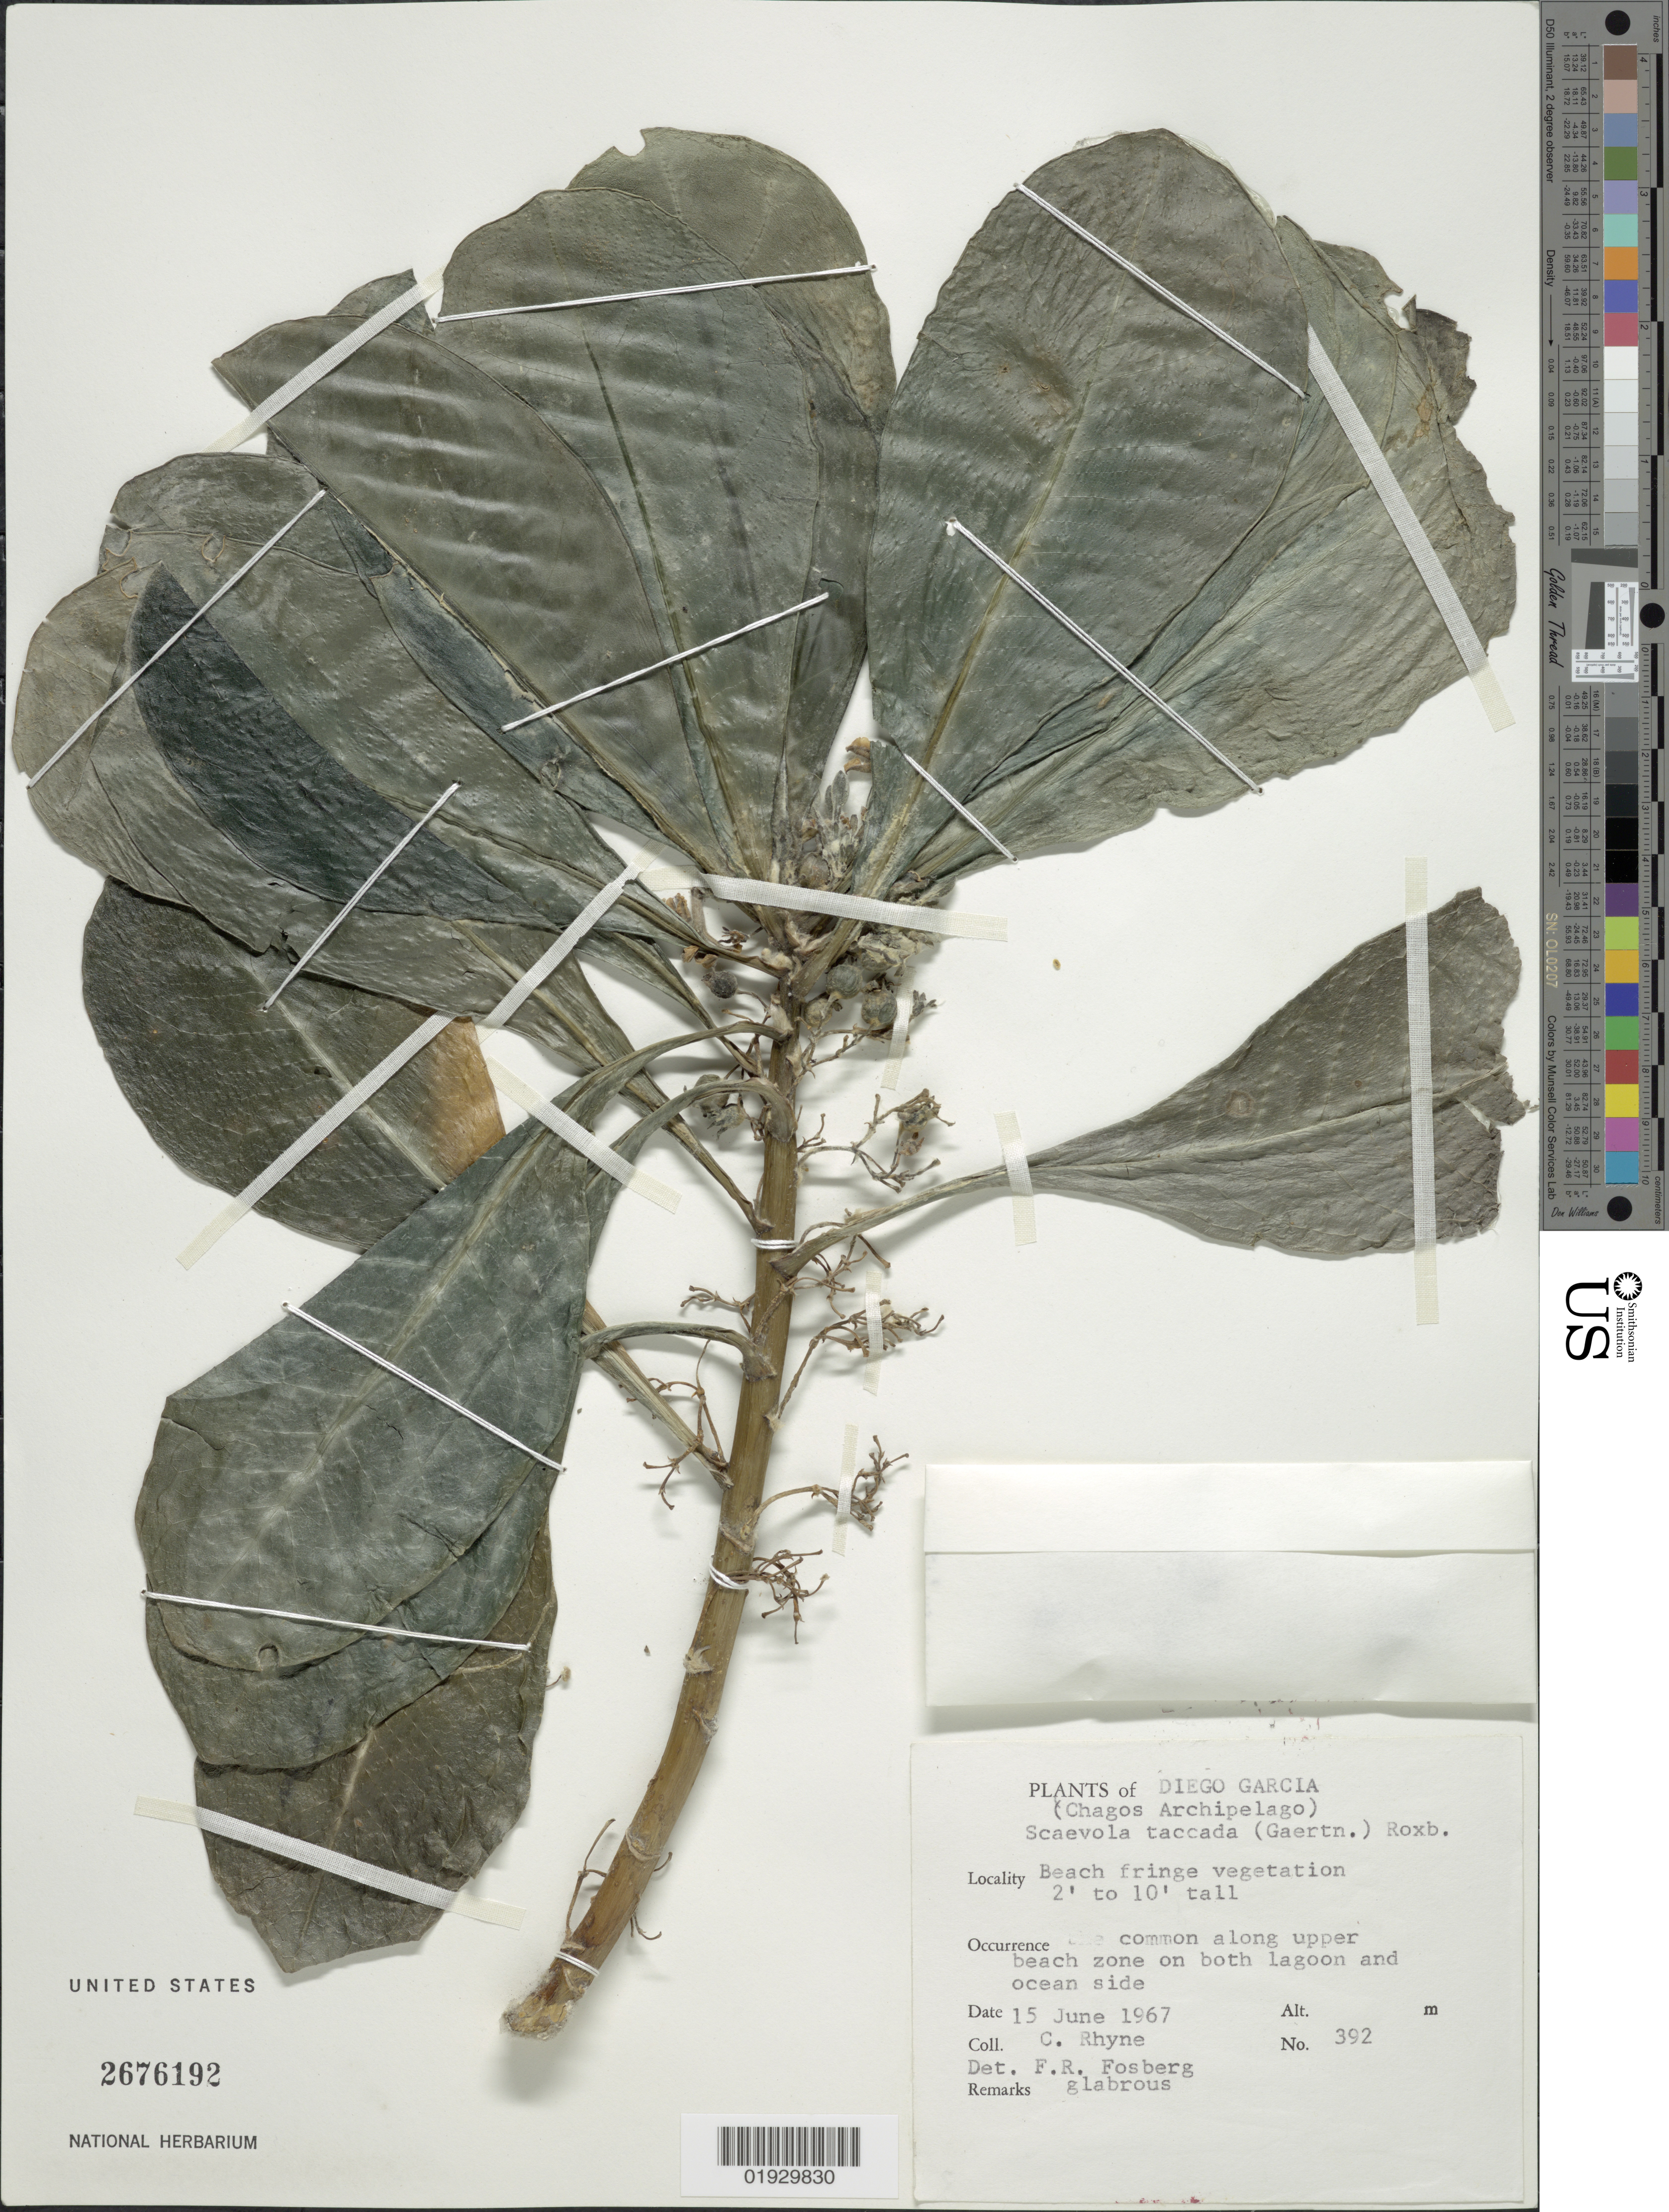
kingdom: Plantae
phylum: Tracheophyta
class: Magnoliopsida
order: Asterales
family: Goodeniaceae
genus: Scaevola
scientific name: Scaevola taccada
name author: (Gaertn.) Roxb.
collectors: C. Rhyne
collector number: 392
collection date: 1967-06-15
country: British Indian Ocean Territory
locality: Diego garcia (Chagos Archipelago).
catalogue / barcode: US 2676192